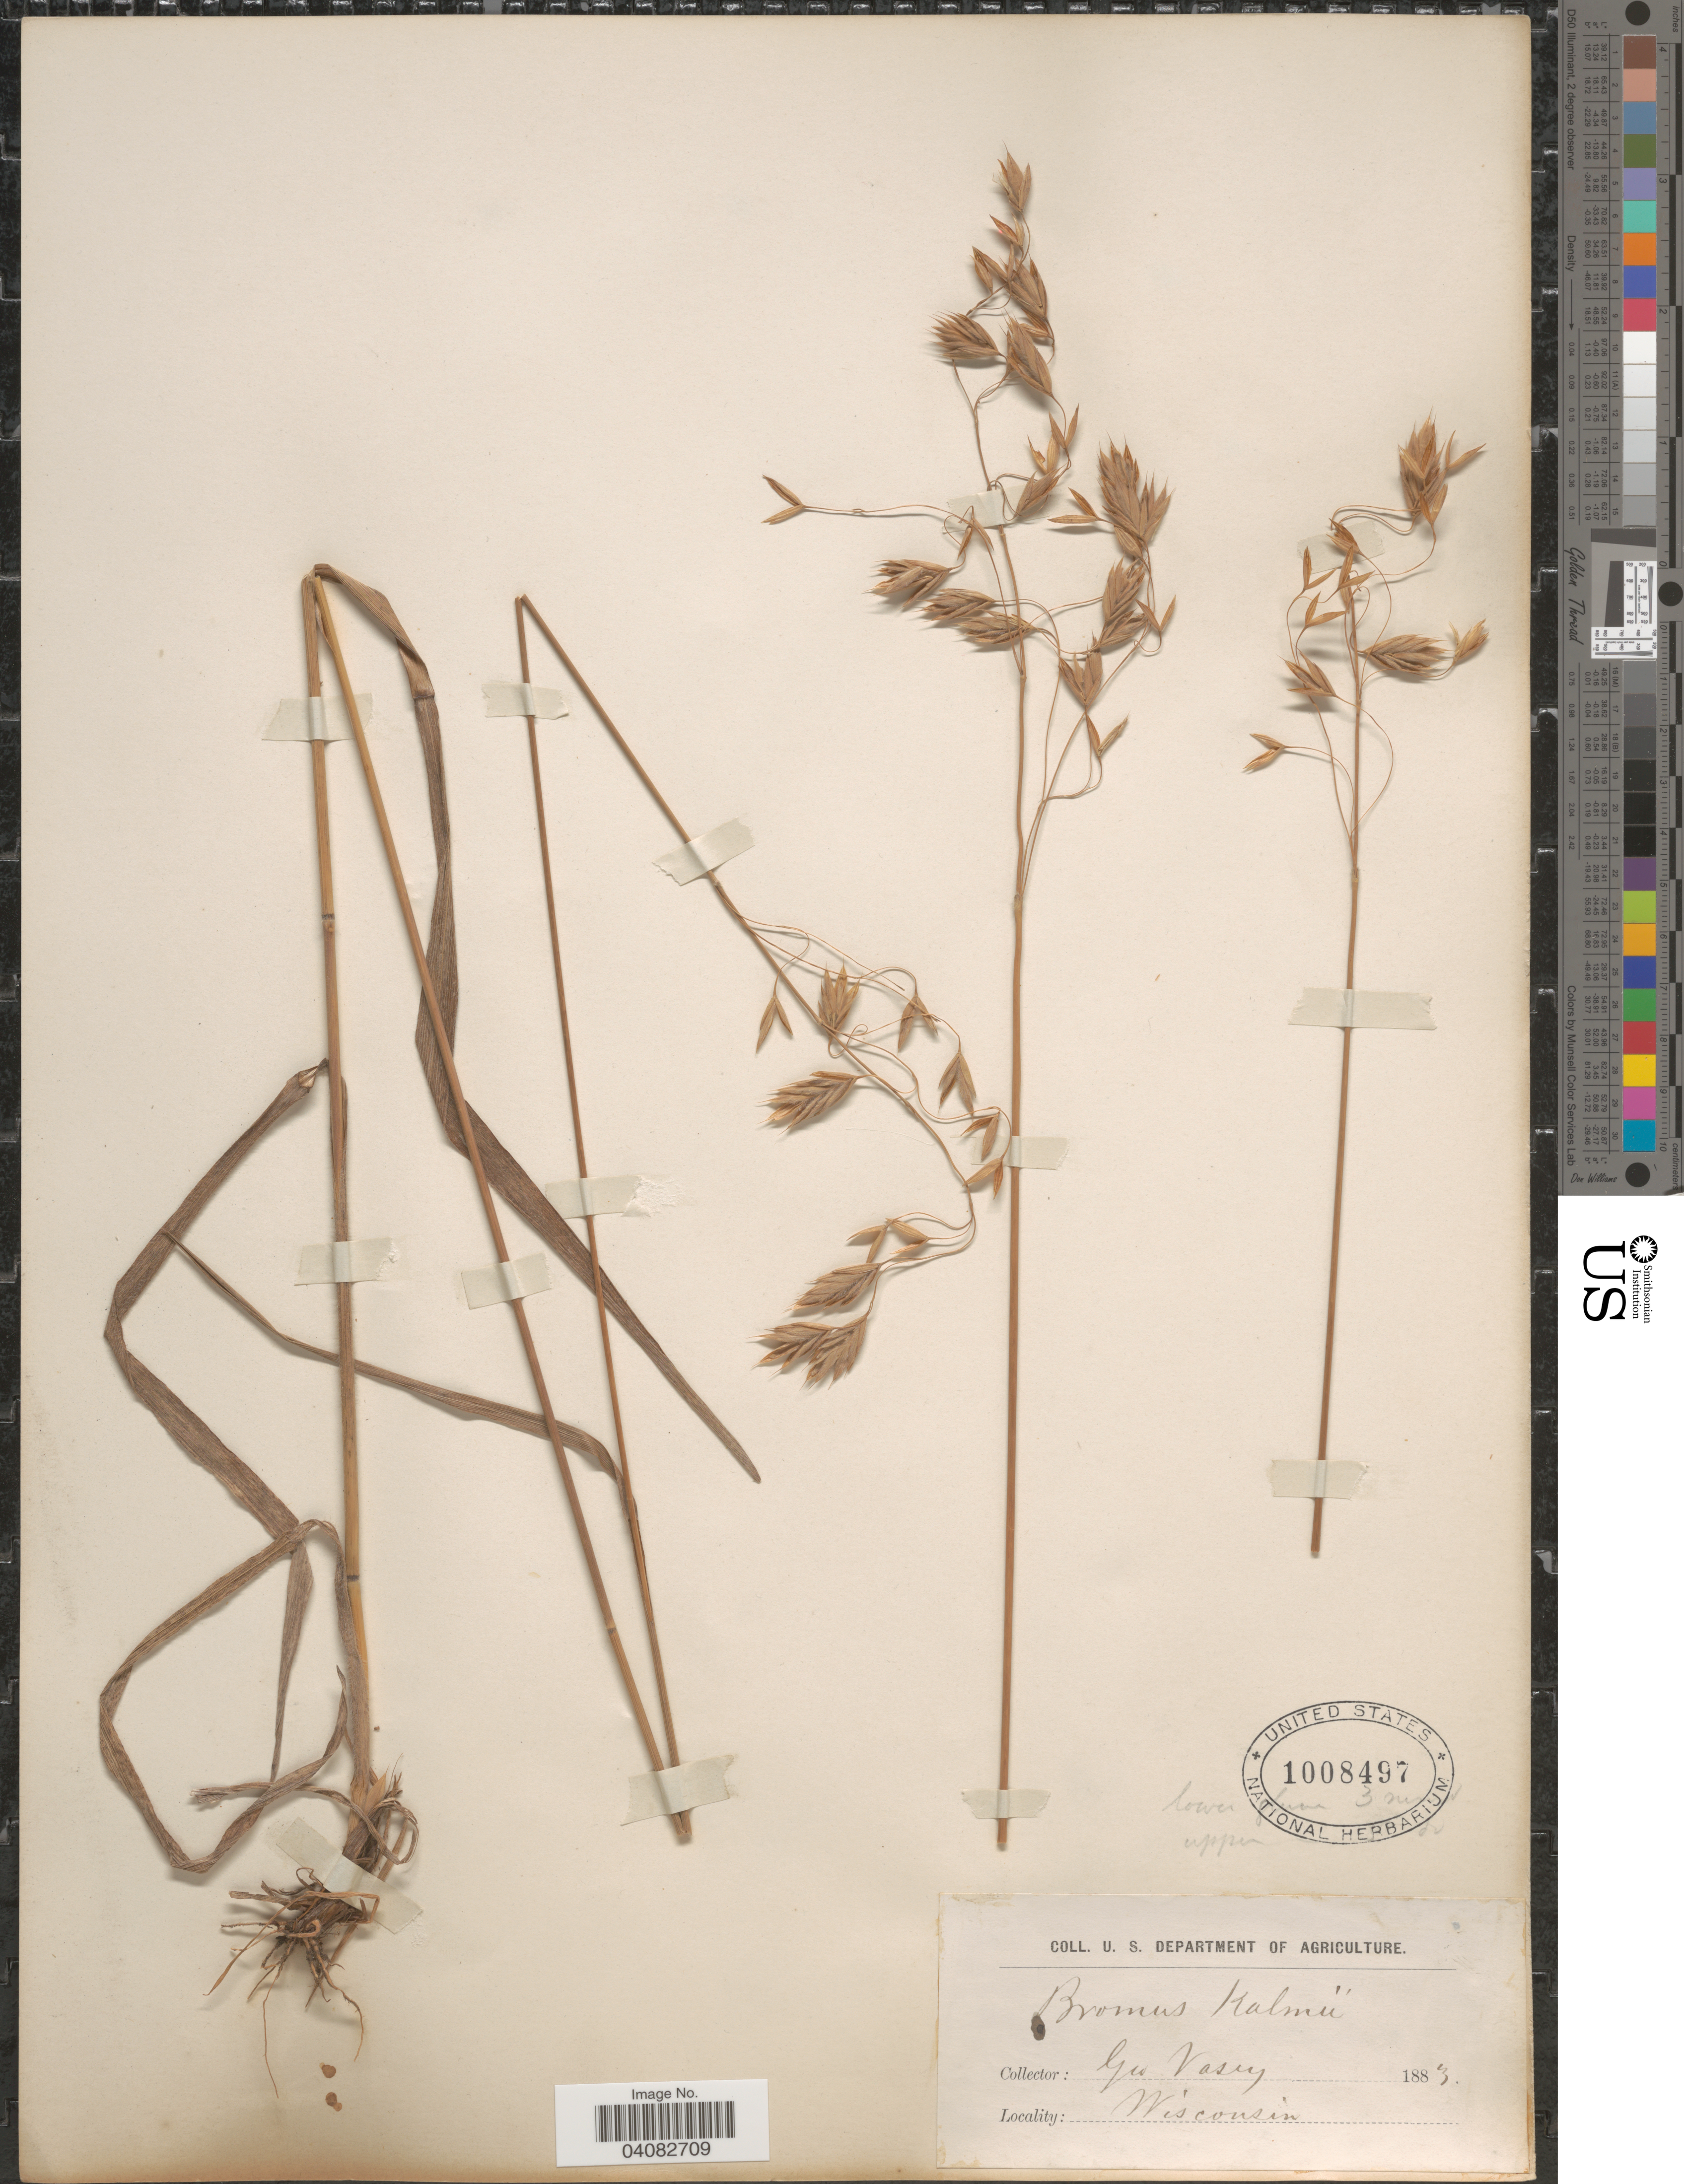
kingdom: Plantae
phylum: Tracheophyta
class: Liliopsida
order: Poales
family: Poaceae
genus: Bromus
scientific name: Bromus kalmii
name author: A. Gray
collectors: G. R. Vasey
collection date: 1883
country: United States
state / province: Wisconsin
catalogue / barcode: US 1008497